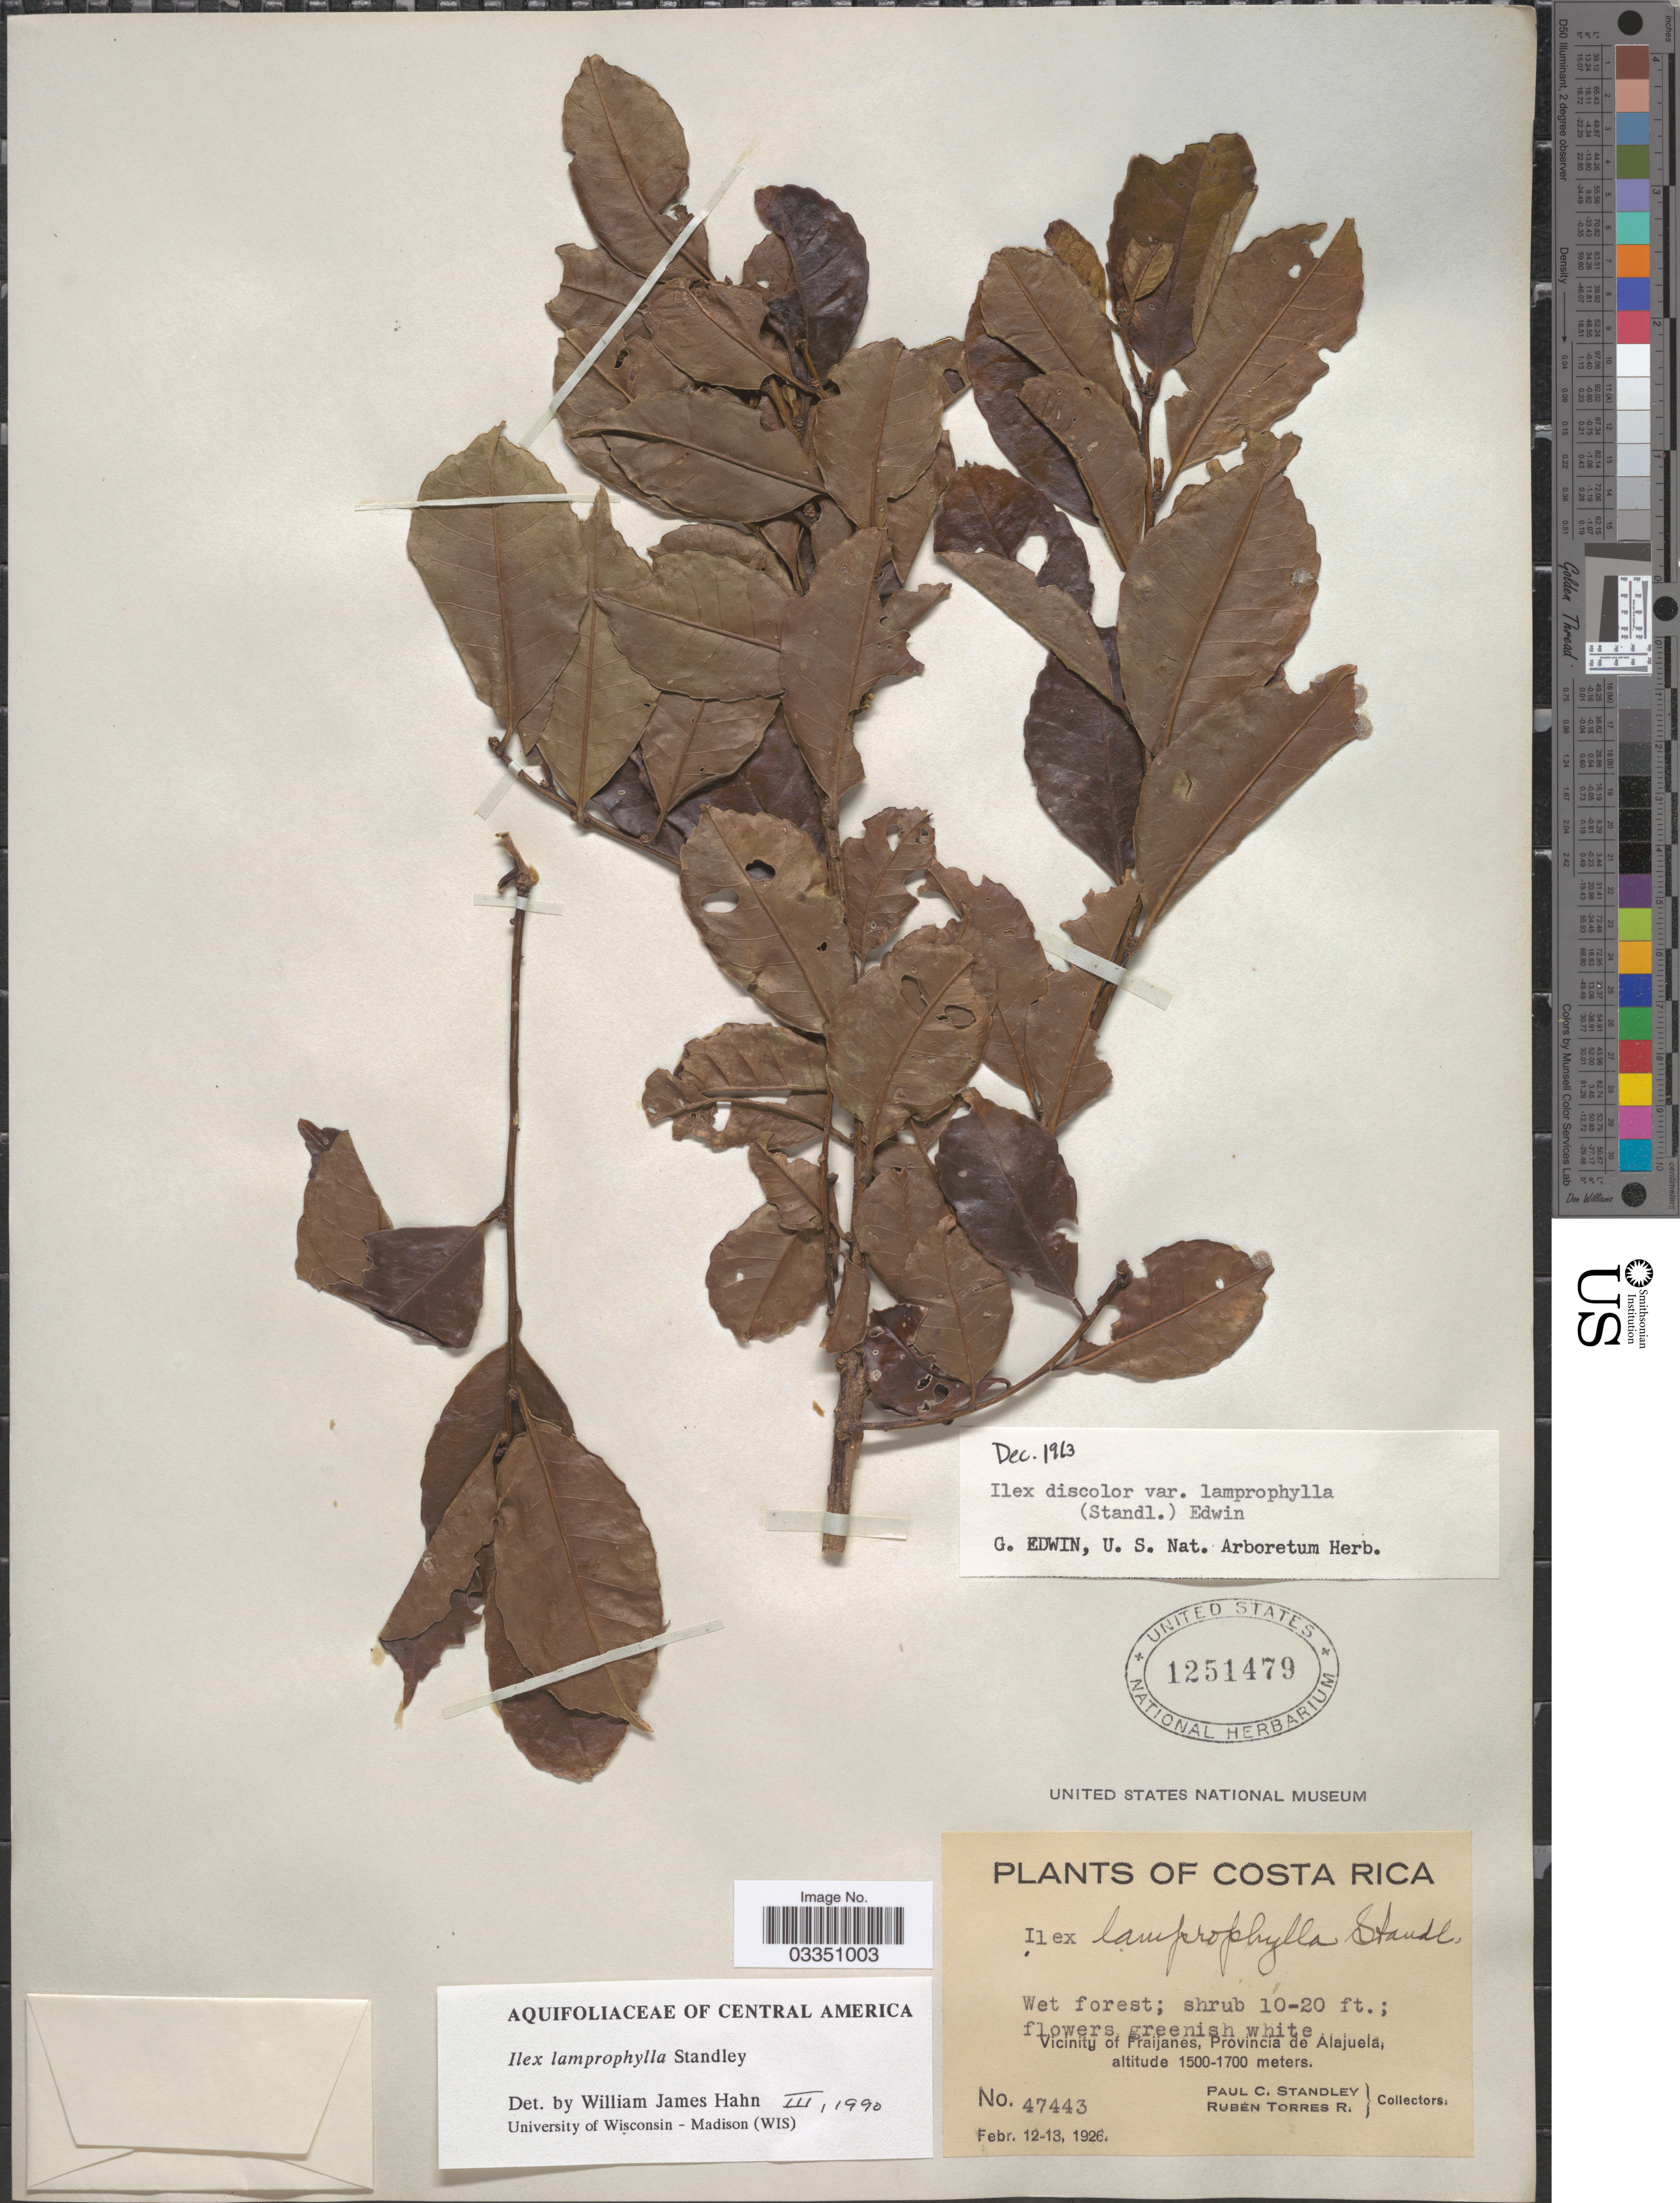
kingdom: Plantae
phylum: Tracheophyta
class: Magnoliopsida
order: Aquifoliales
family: Aquifoliaceae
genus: Ilex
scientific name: Ilex lamprophylla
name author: Standl.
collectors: P. C. Standley & R. Torres Rojas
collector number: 47443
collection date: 1926-02-12/1926-02-13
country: Costa Rica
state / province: Alajuela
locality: Vicinity of Fraijanes.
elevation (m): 1500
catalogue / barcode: US 1251479